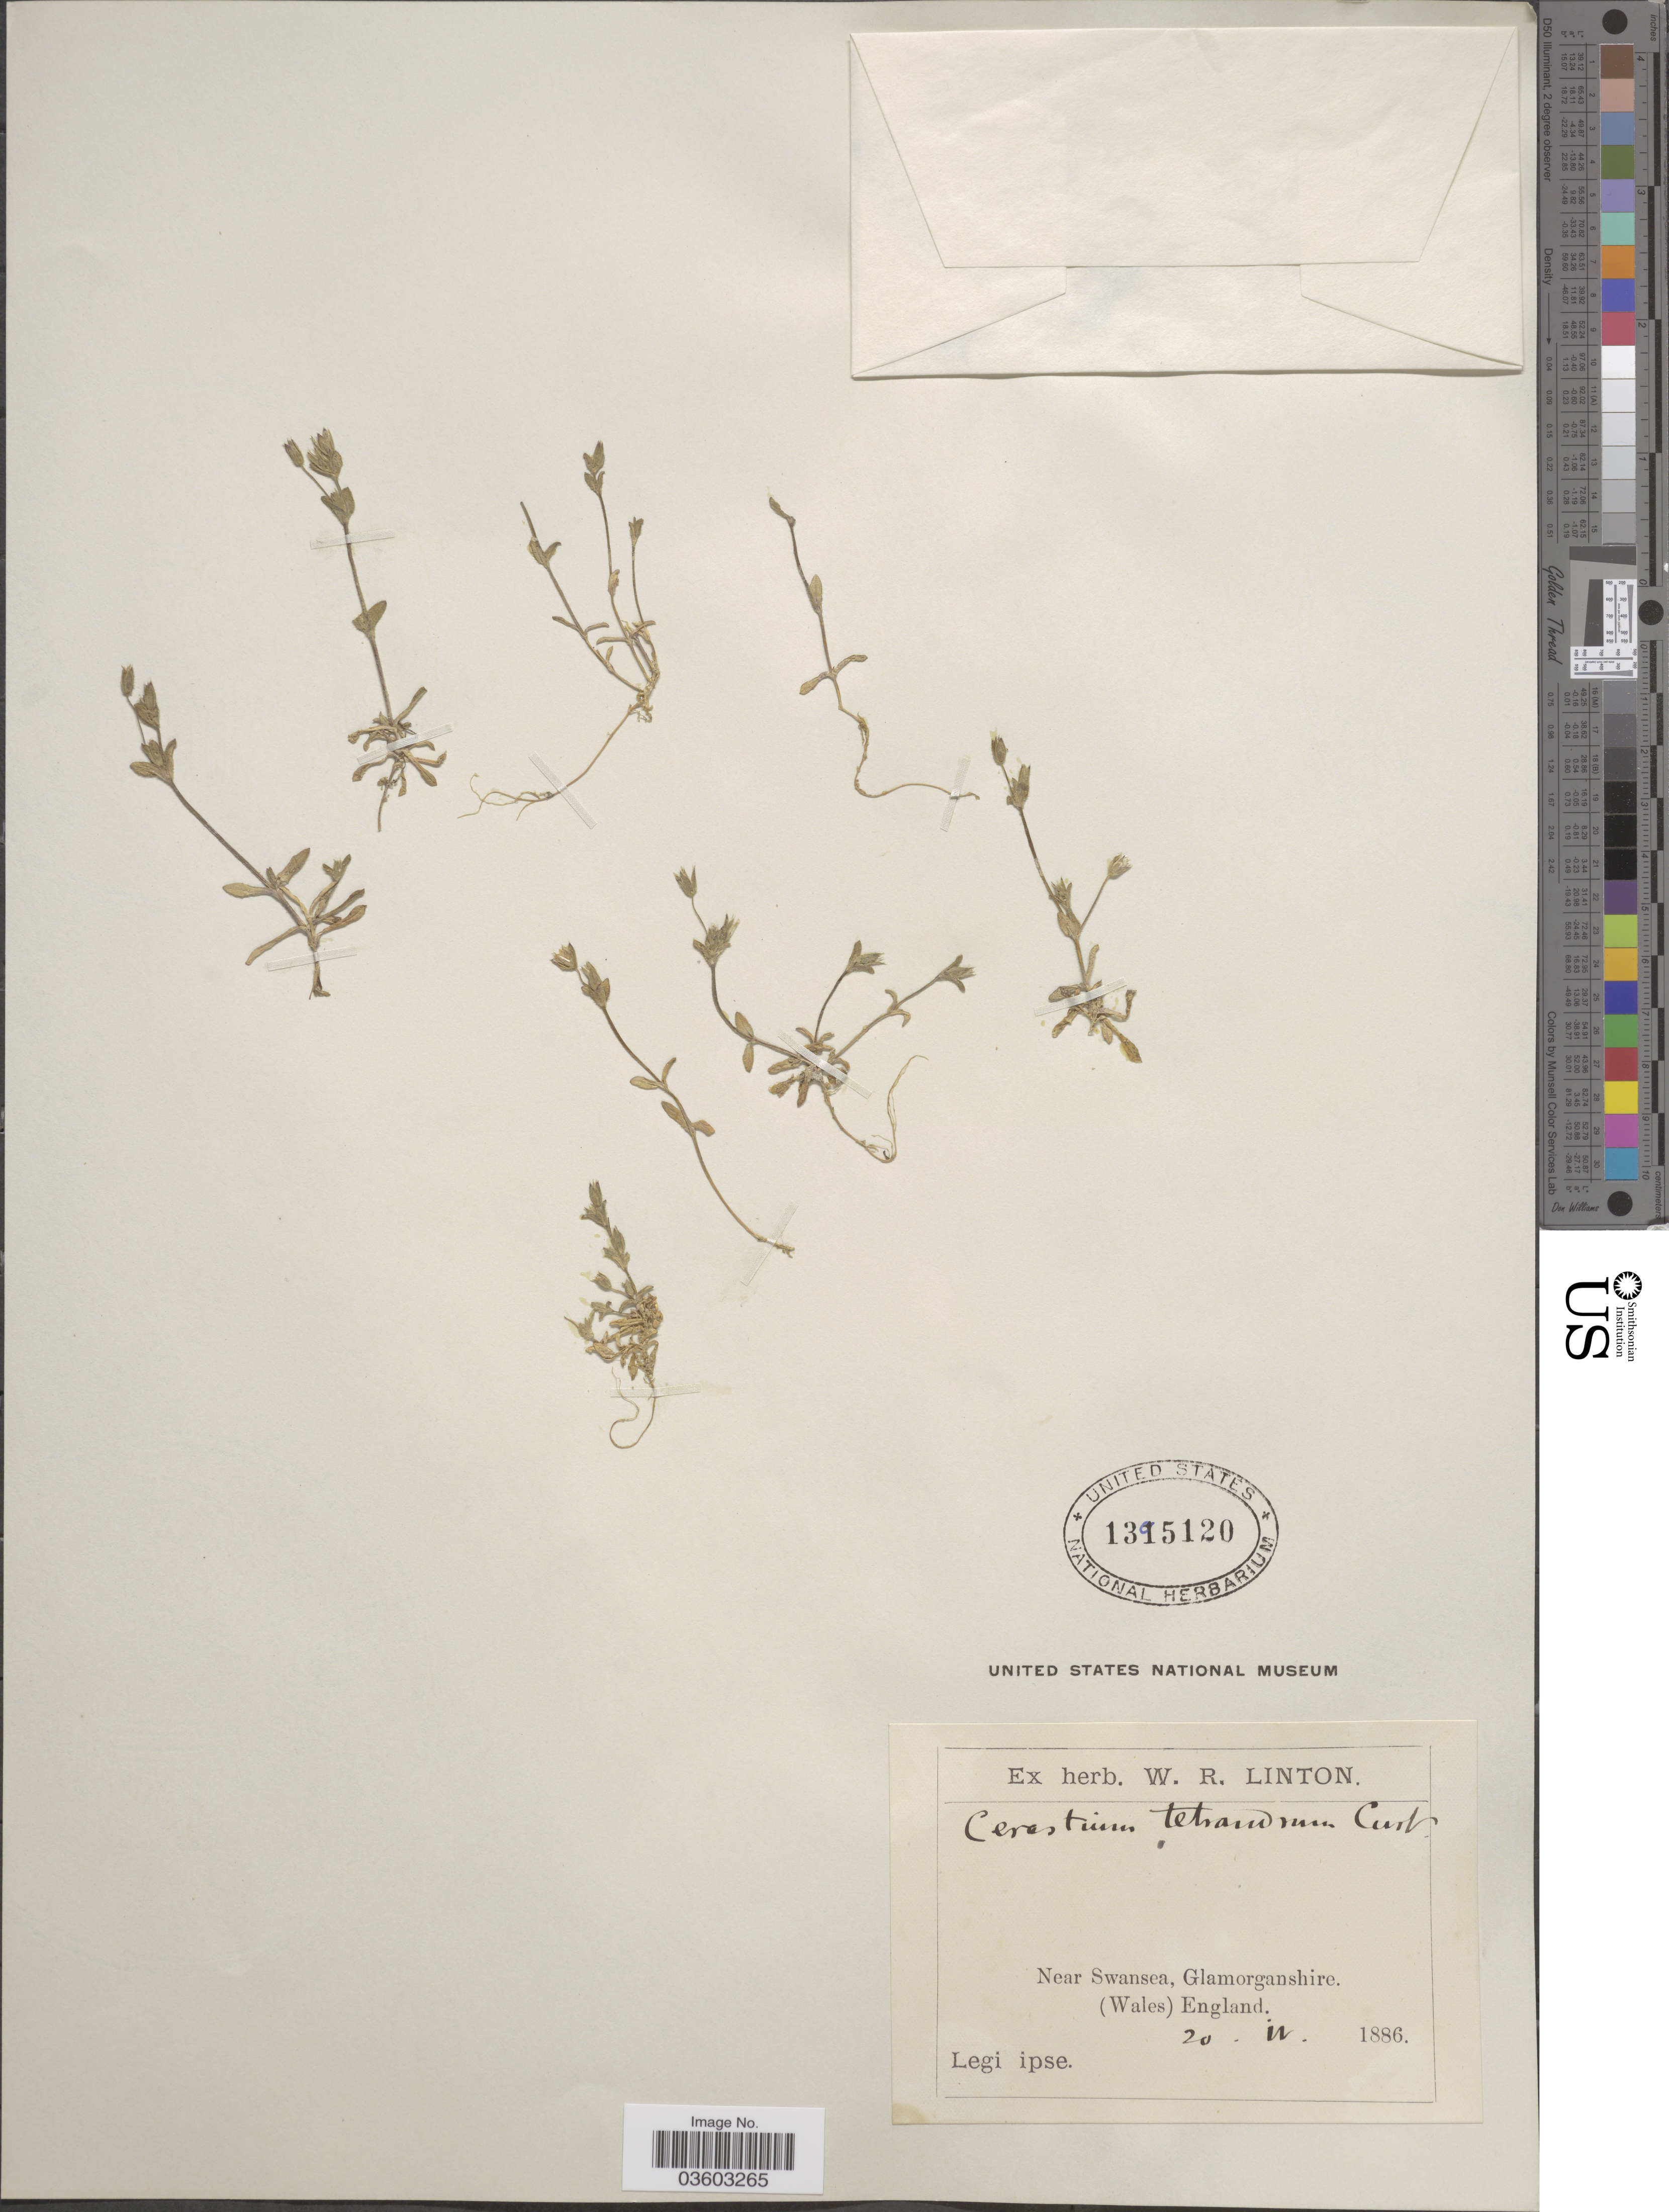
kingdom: Plantae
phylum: Tracheophyta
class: Magnoliopsida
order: Caryophyllales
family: Caryophyllaceae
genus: Cerastium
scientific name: Cerastium tetrandrum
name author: Curtis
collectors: W. Linton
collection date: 1886-02-20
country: United Kingdom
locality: Near Swansea, Glamorganshire. (Wales) England.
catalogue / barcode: US 1395120